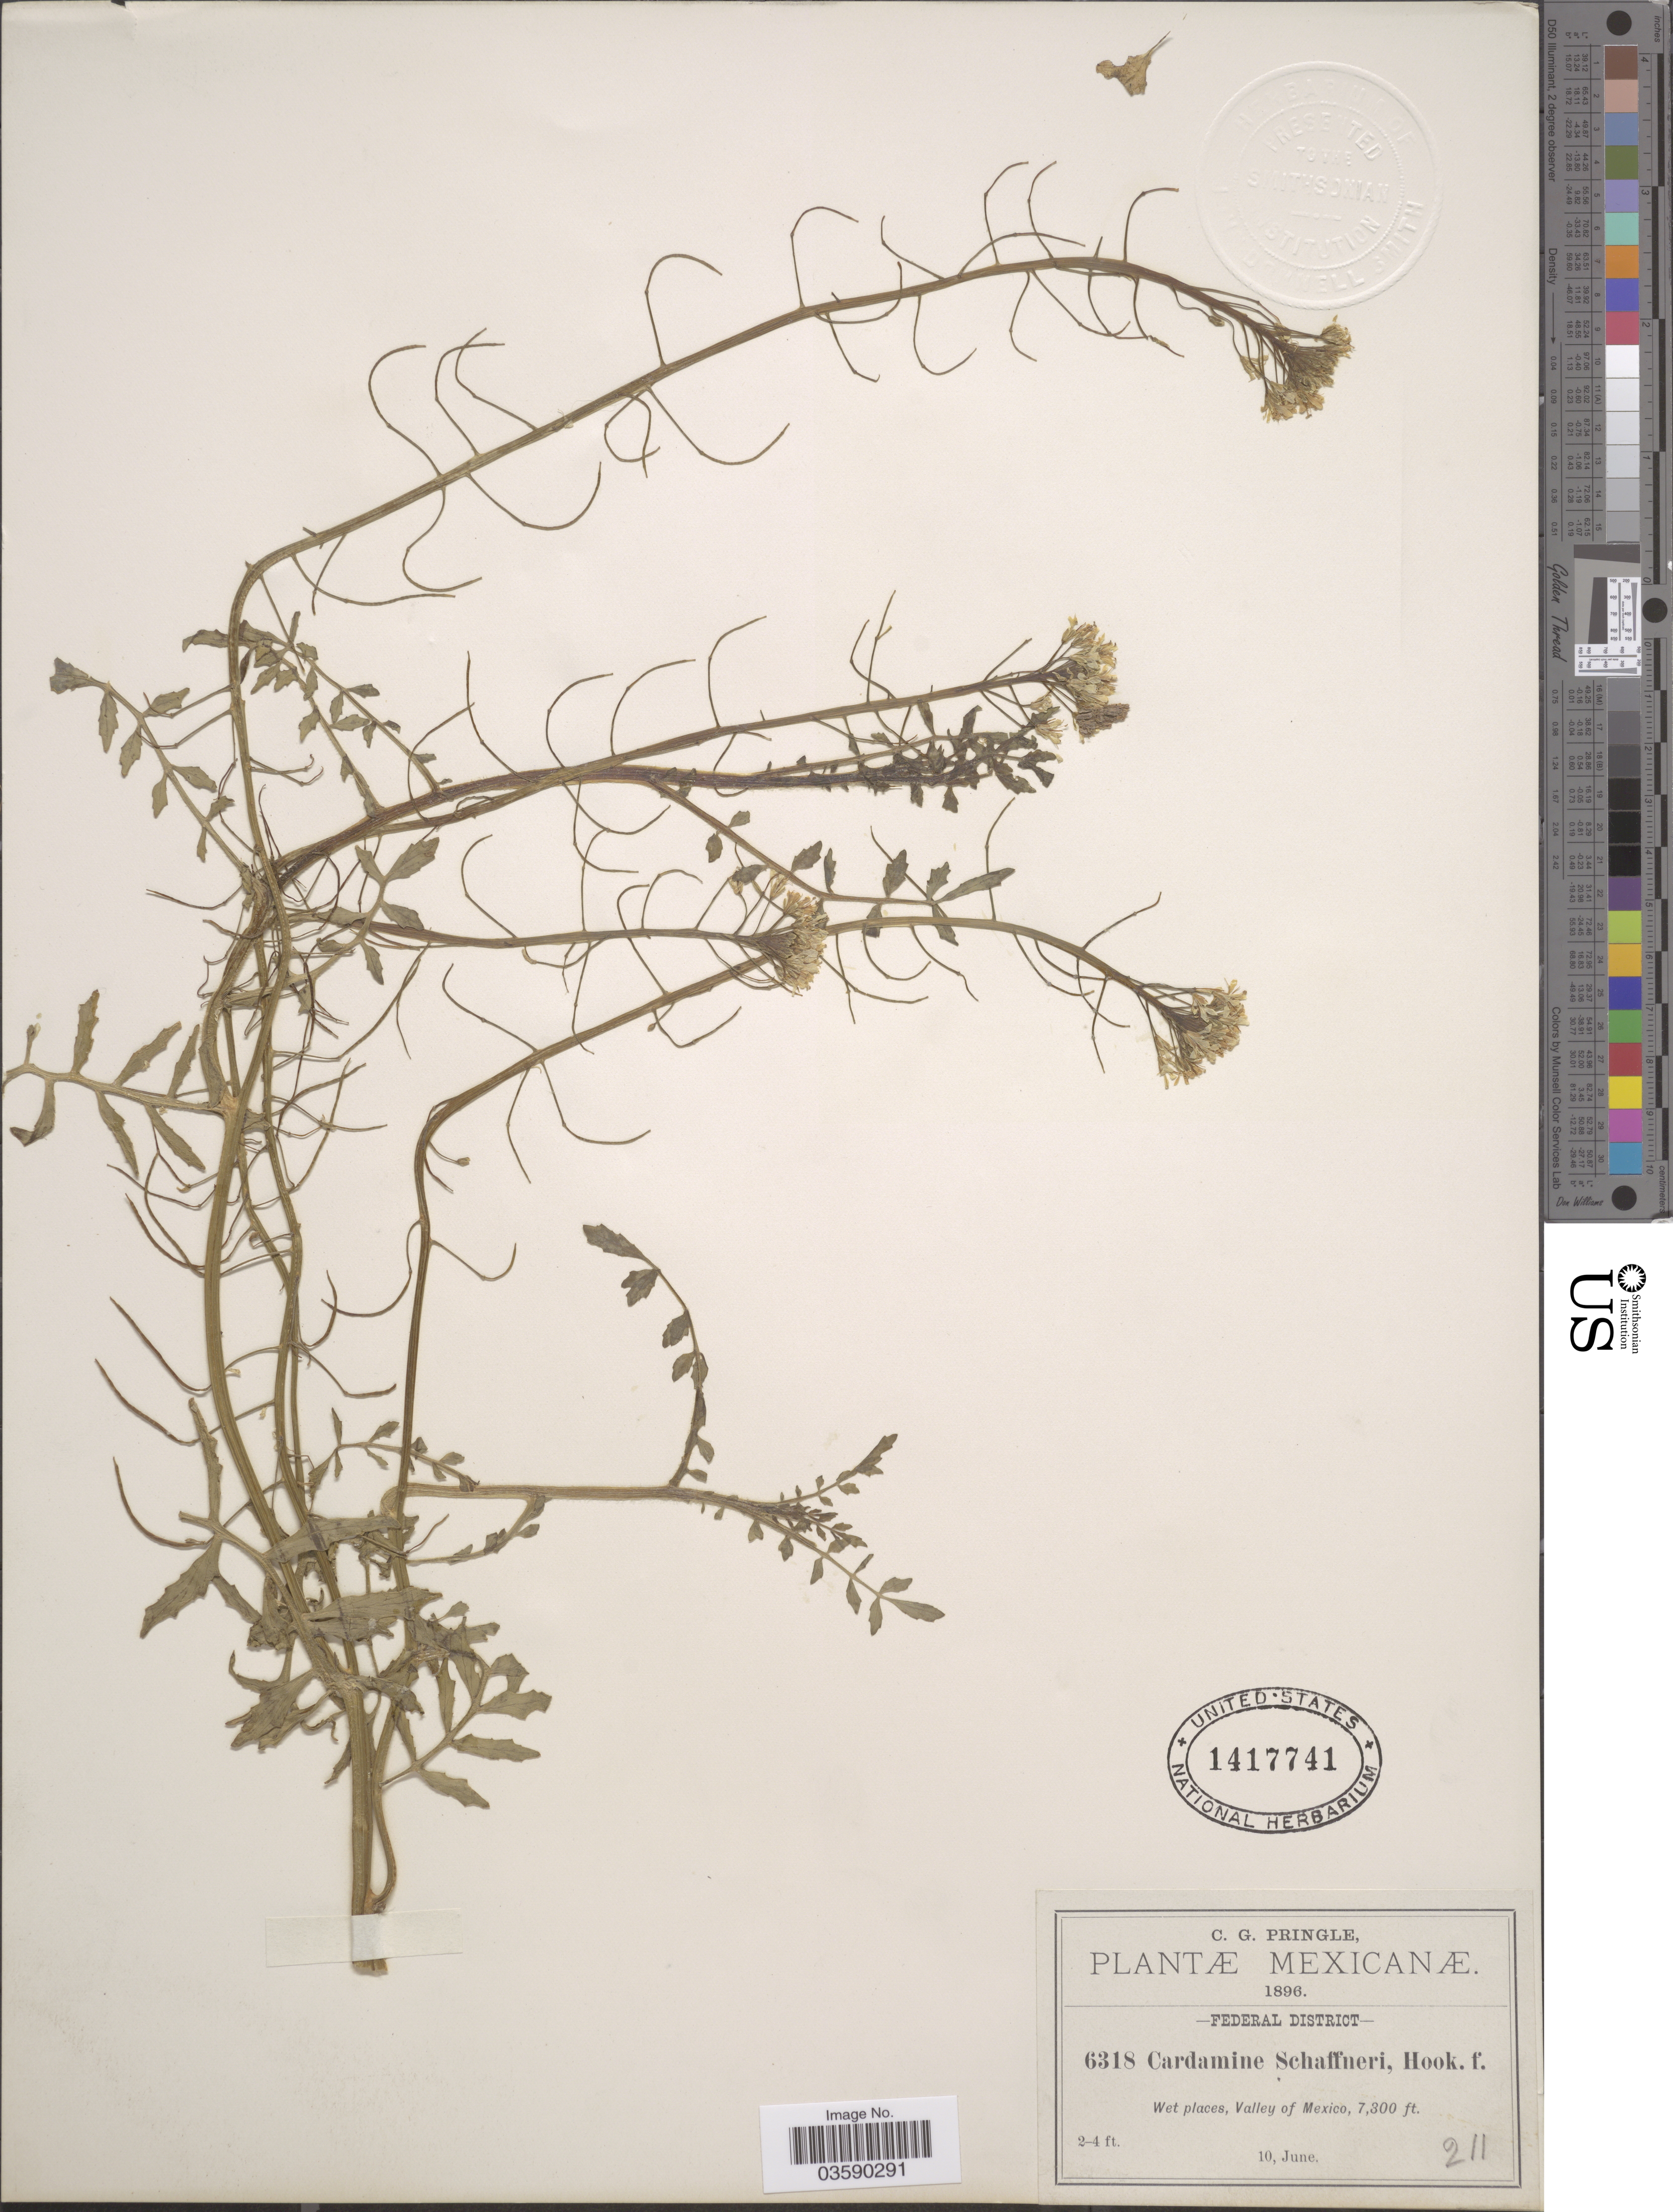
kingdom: Plantae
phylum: Tracheophyta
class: Magnoliopsida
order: Brassicales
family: Brassicaceae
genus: Cardamine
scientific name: Cardamine gambellii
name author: S. Watson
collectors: C. G. Pringle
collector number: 6318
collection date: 1896-06-10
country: Mexico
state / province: Distrito Federal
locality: Wet places, Valley of Mexico.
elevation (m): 2225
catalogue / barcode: US 1417741